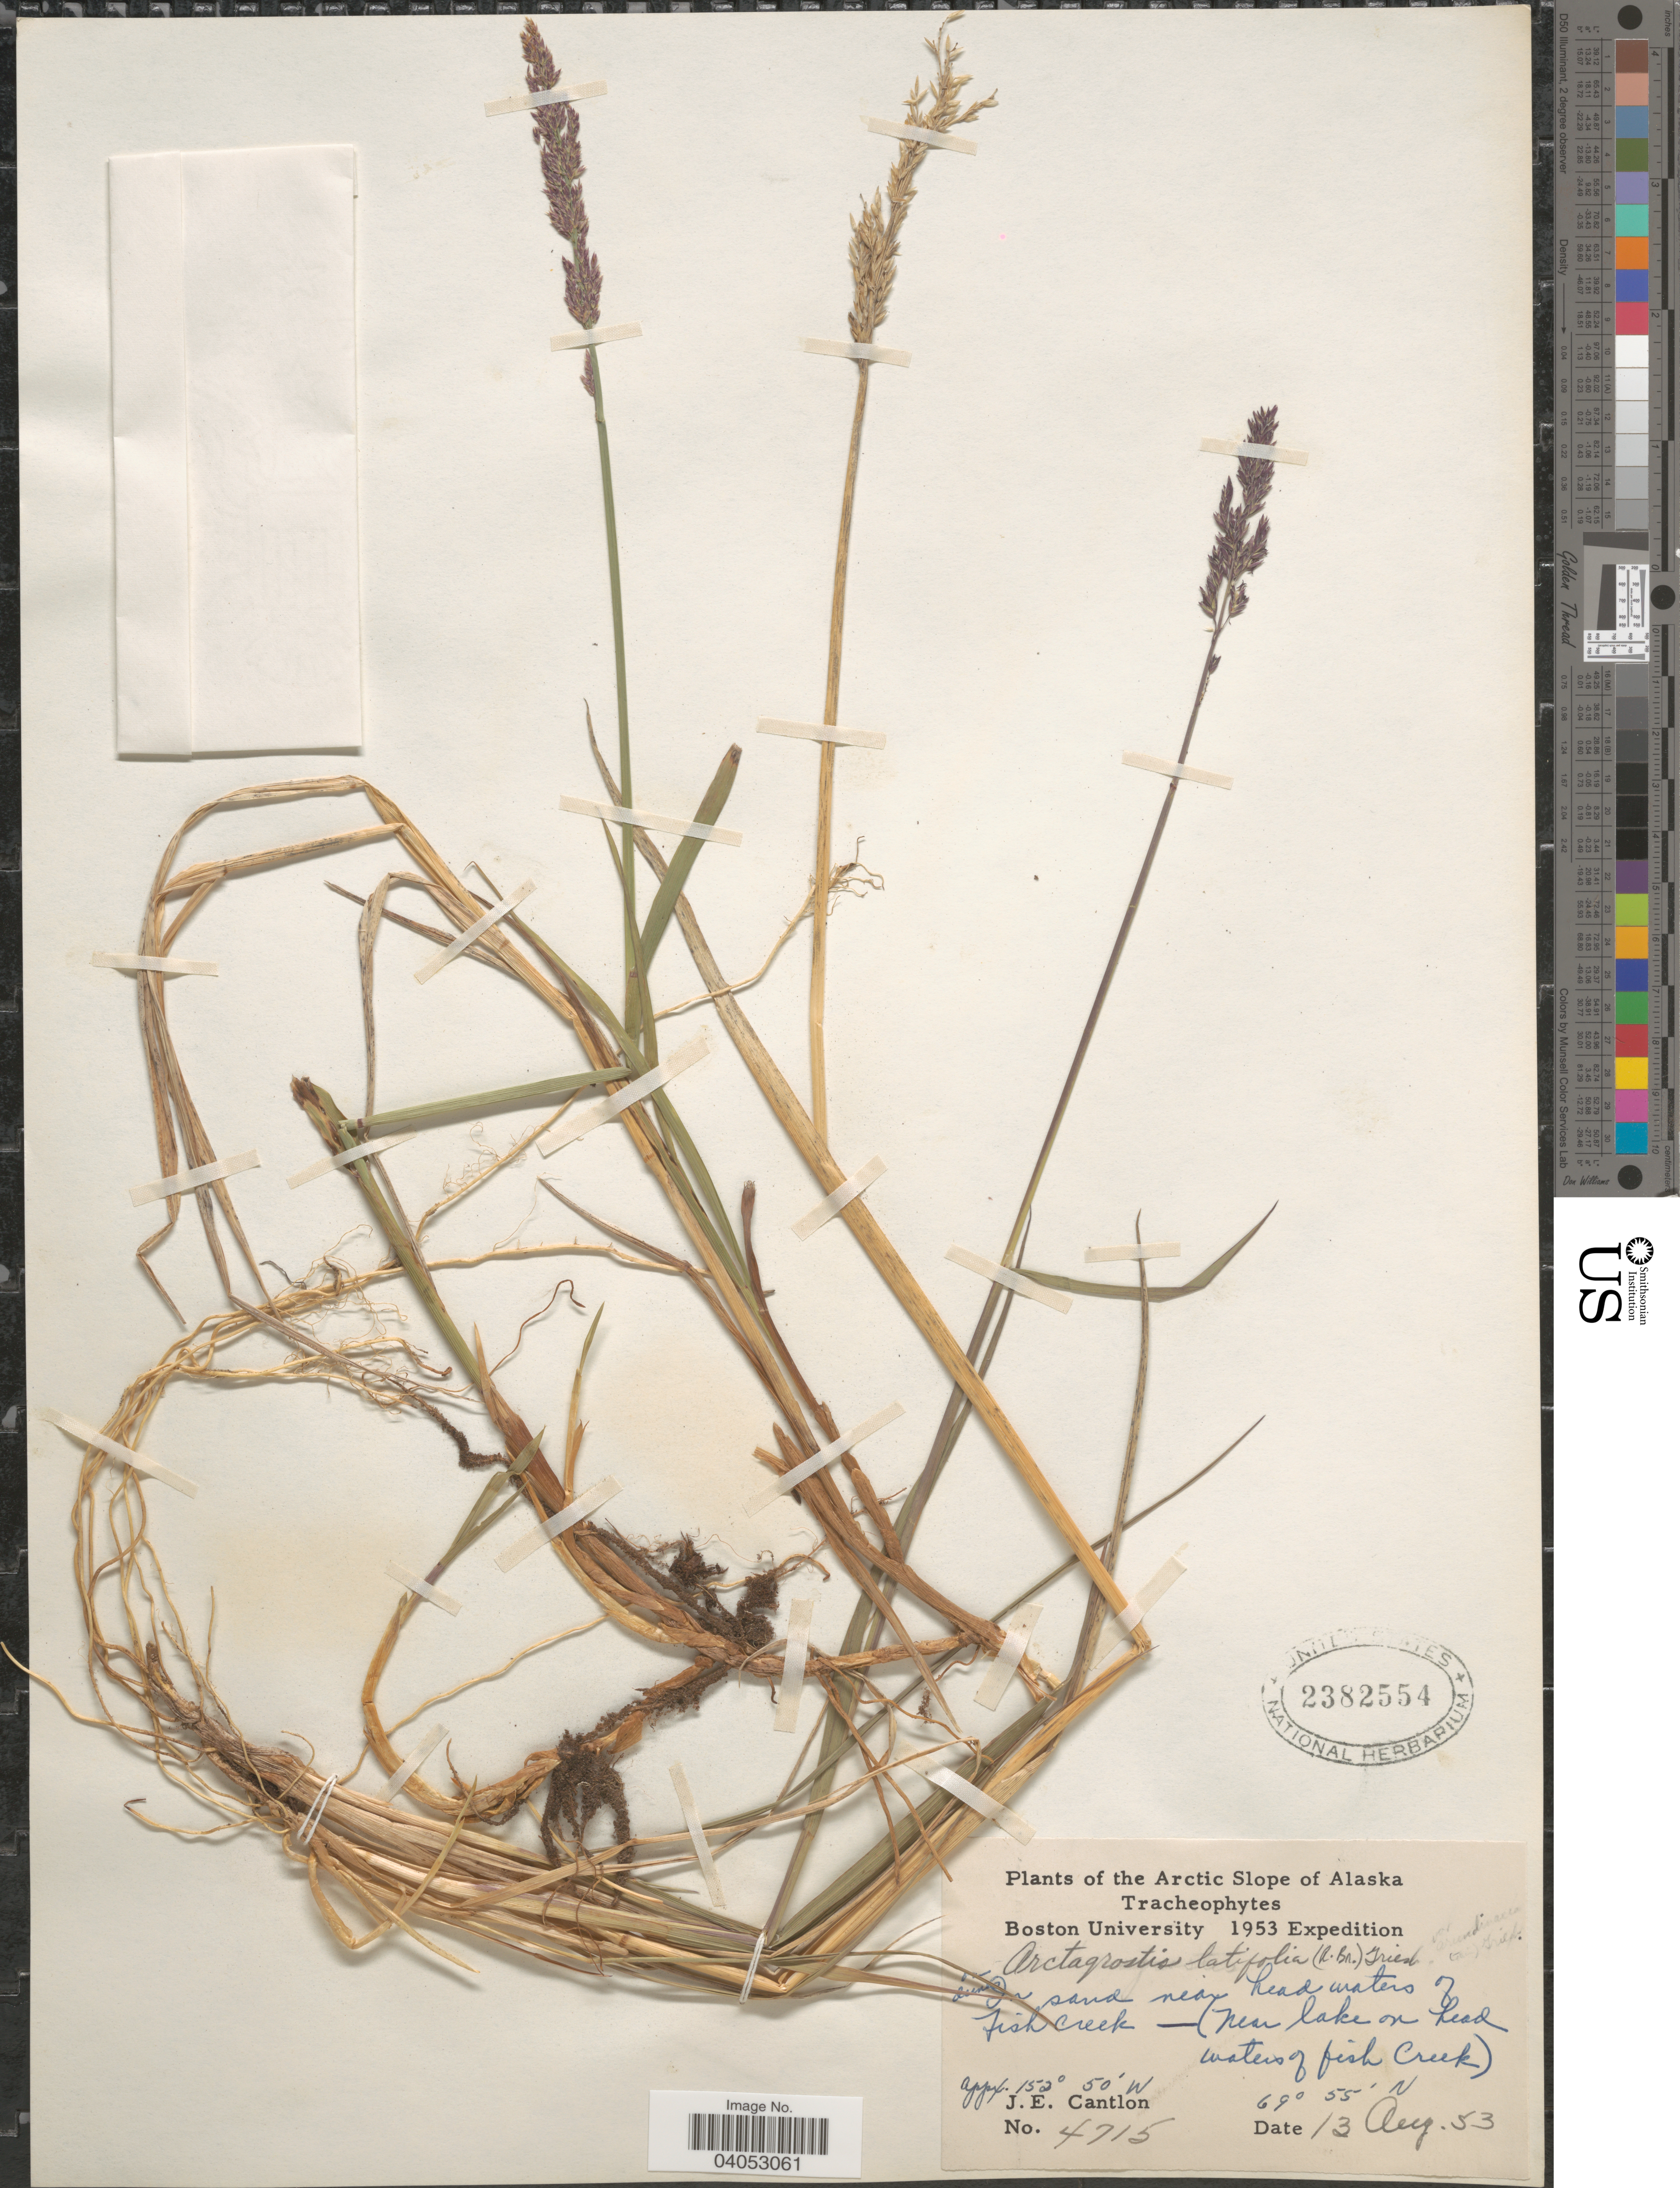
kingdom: Plantae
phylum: Tracheophyta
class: Liliopsida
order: Poales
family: Poaceae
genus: Arctagrostis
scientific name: Arctagrostis latifolia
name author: (R. Br.) Griseb.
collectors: J. Cantlon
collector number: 4715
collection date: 1953-08-13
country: United States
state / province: Alaska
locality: The Arctic Slope of Alaska. Near head waters of Fish Creek - (Near lake on head waters of fish Creek).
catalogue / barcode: US 2382554